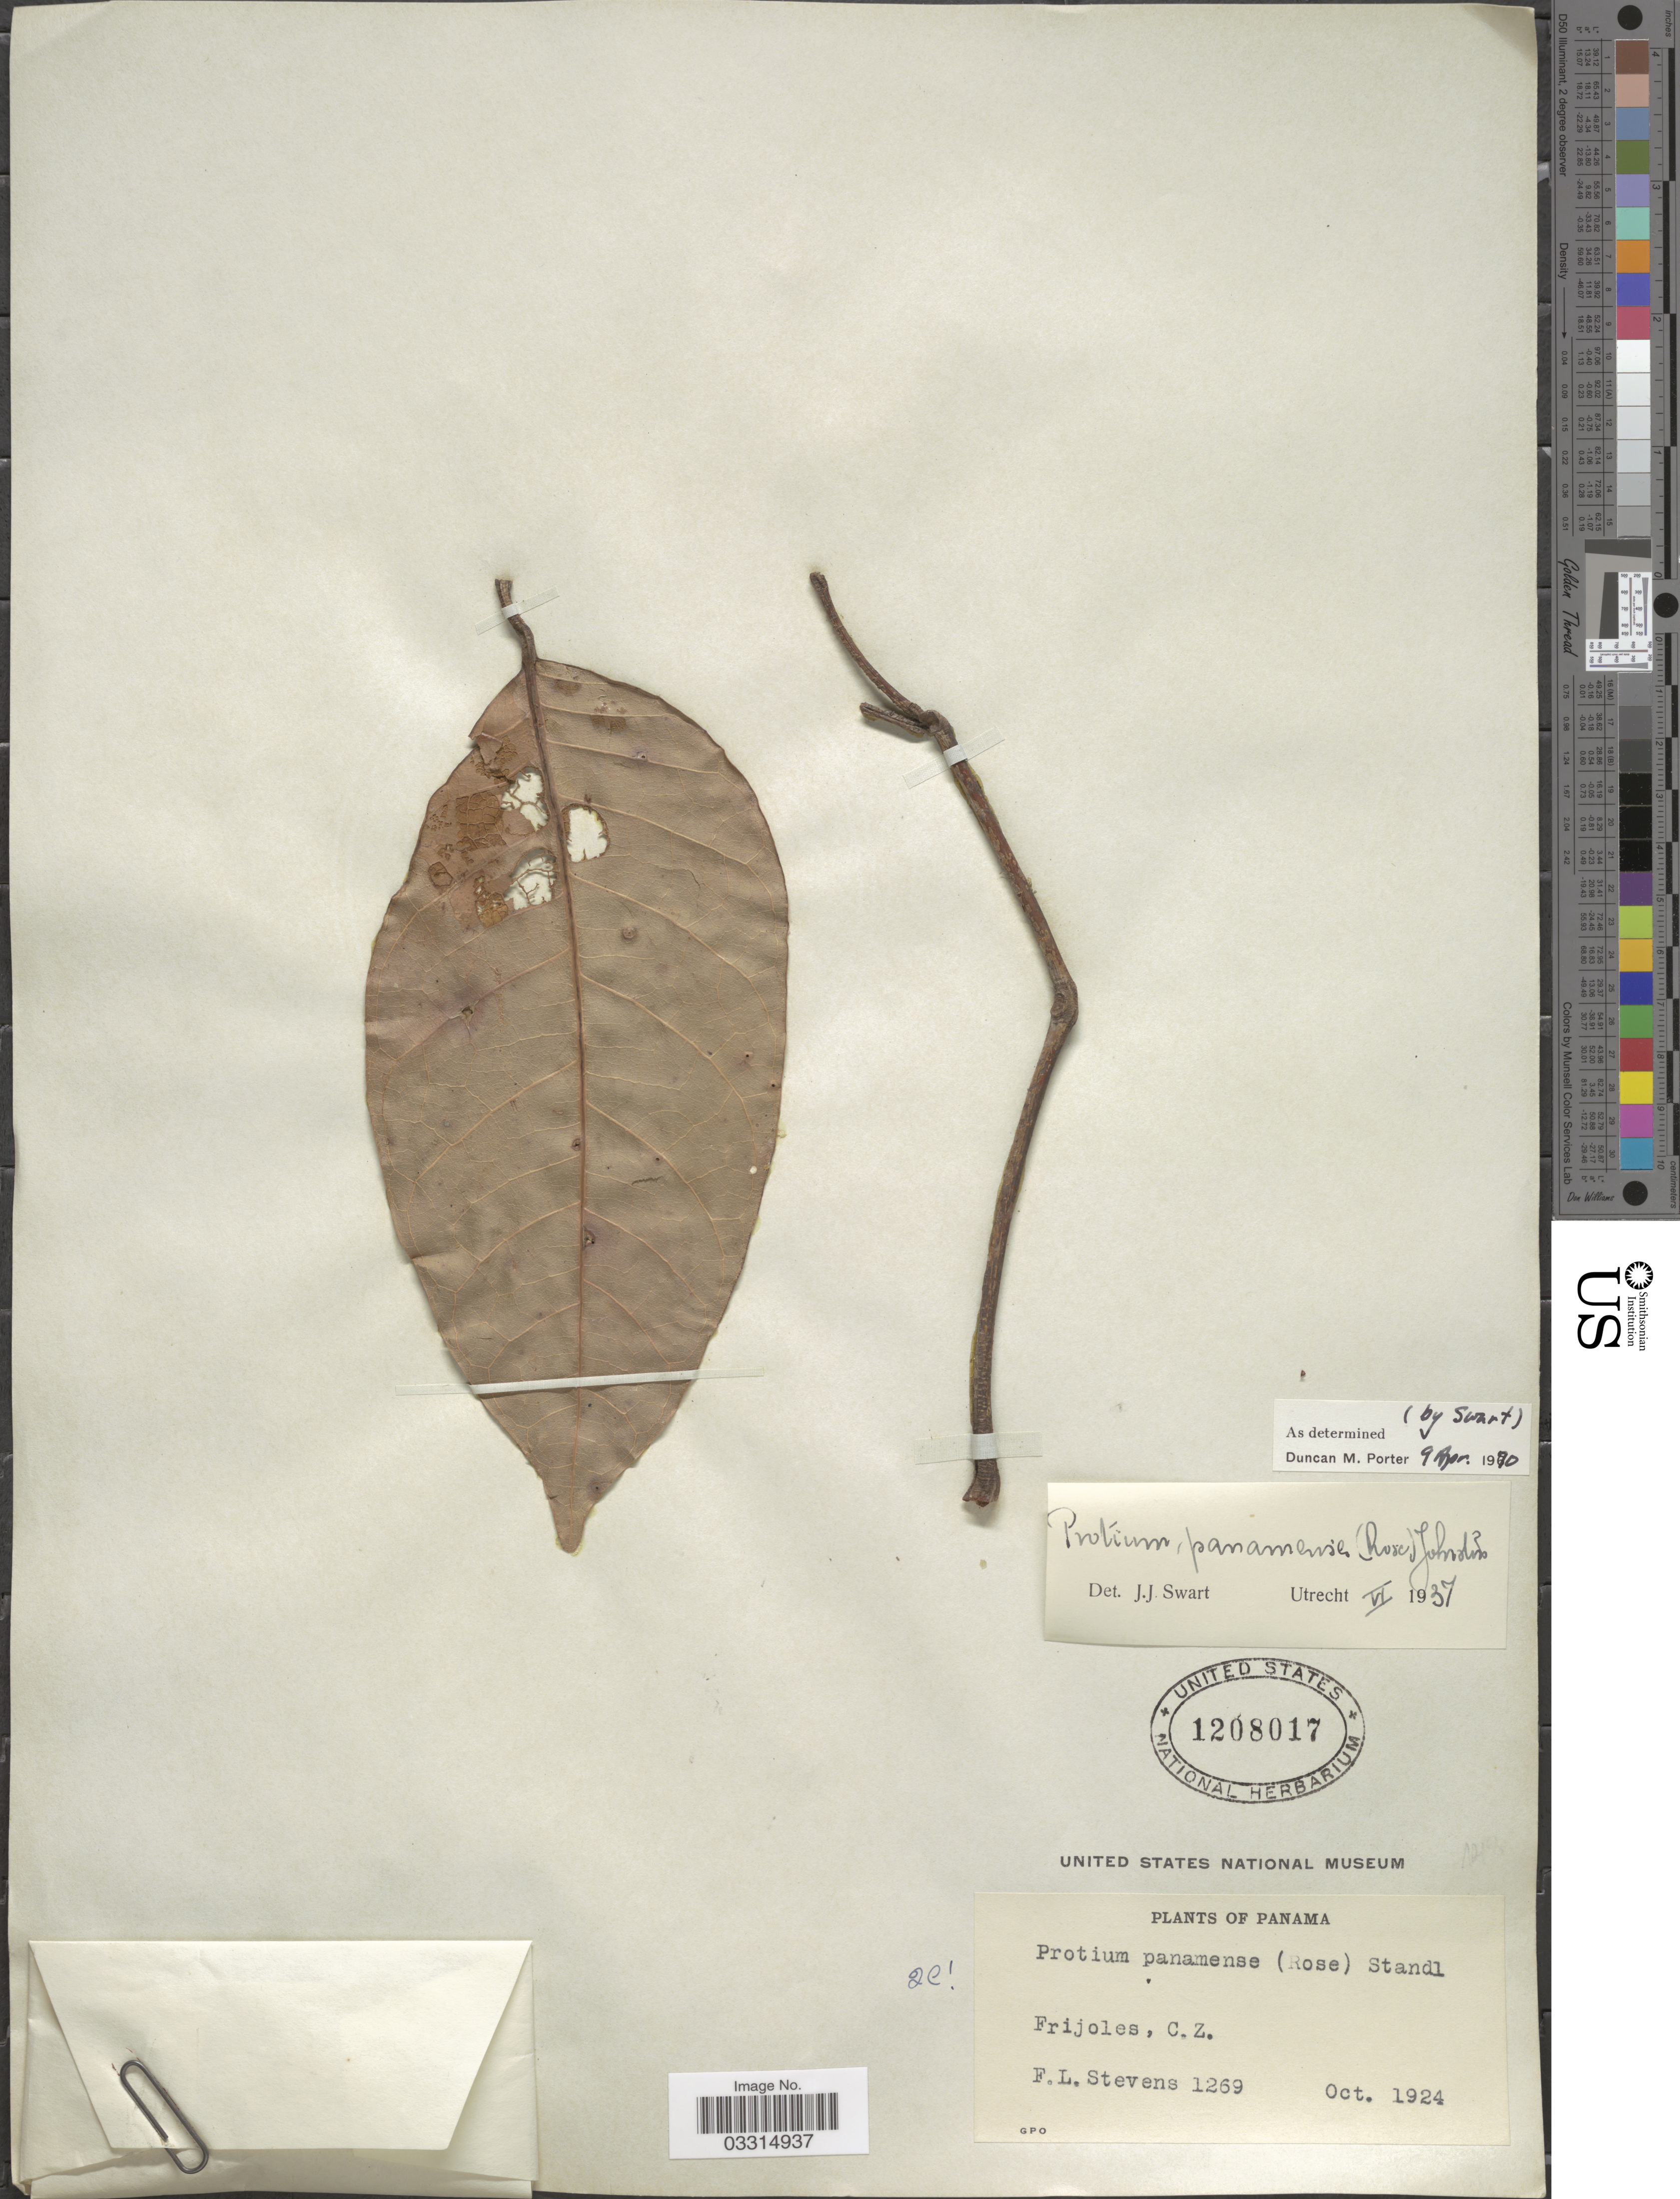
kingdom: Plantae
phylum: Tracheophyta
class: Magnoliopsida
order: Sapindales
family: Burseraceae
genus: Protium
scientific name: Protium panamense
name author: (Rose) I.M. Johnst.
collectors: F. L. Stevens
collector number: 1269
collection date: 1924-10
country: Panama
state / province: Colón / Panamá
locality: Frijoles, C.Z.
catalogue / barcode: US 1208017